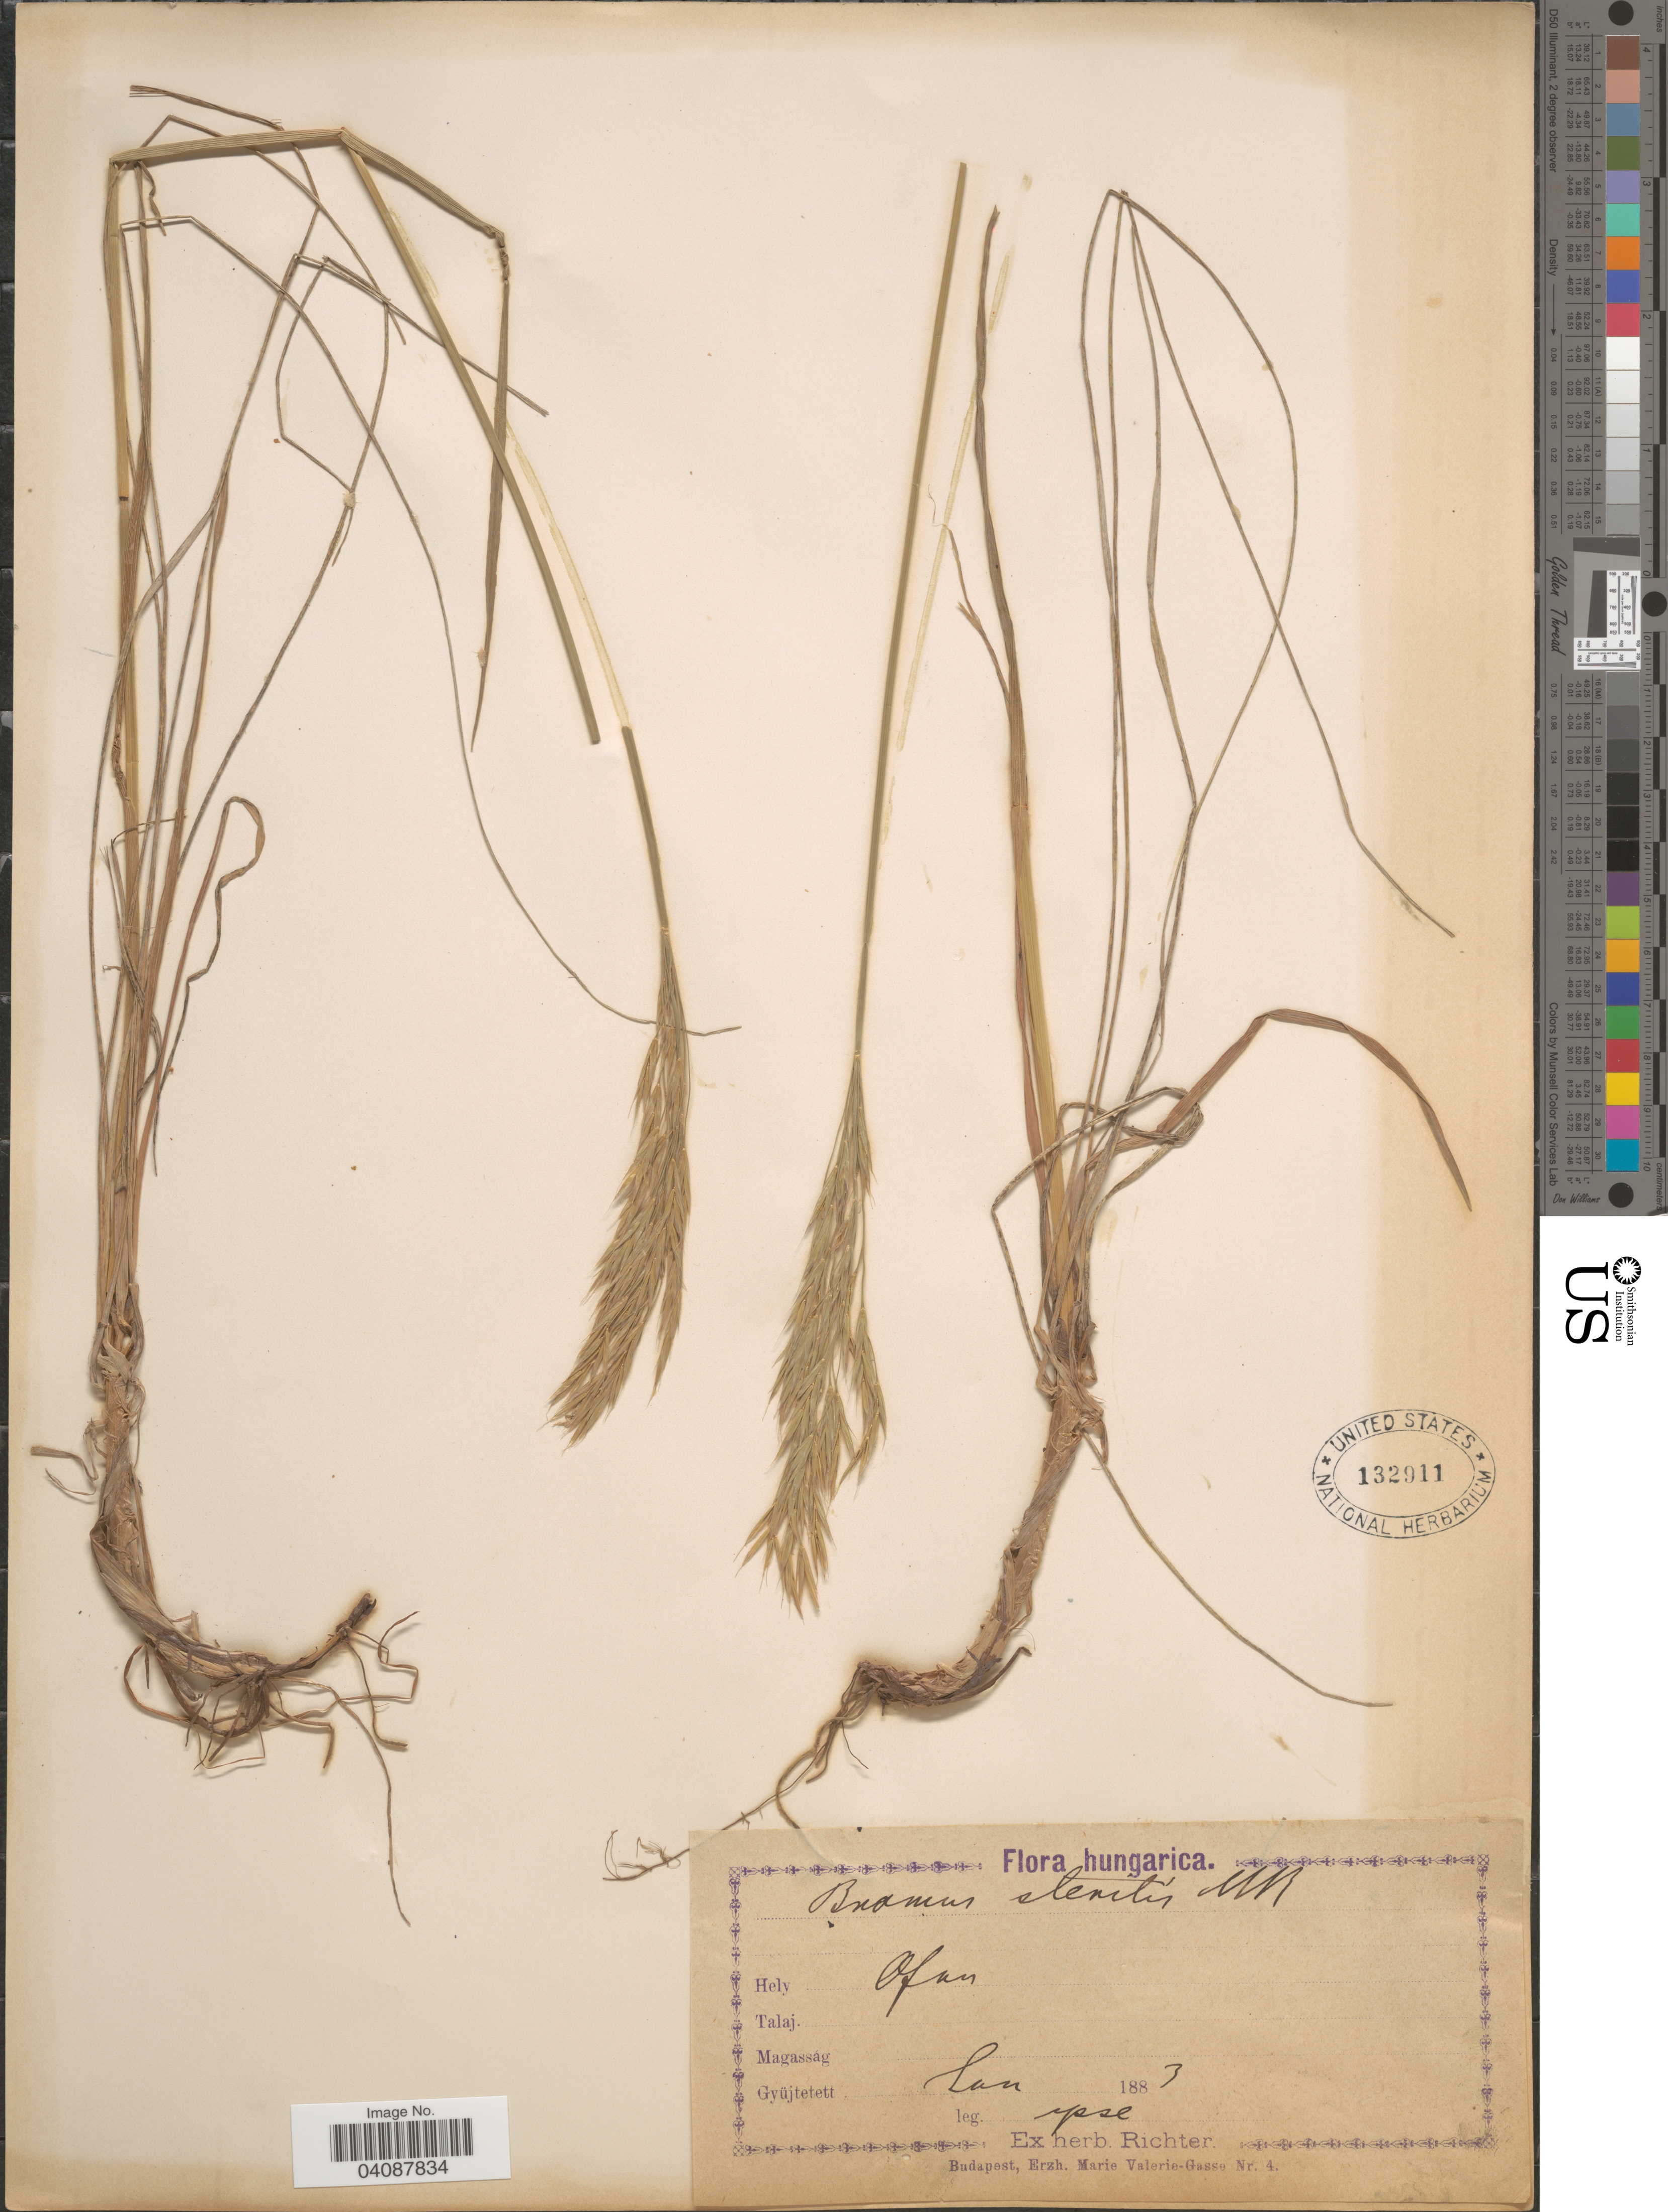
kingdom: Plantae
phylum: Tracheophyta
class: Liliopsida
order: Poales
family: Poaceae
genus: Bromus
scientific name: Bromus erectus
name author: Huds.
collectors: Ex herb. L. Richter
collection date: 1883-01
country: Hungary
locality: Hungarica. Ofan.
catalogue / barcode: US 132911